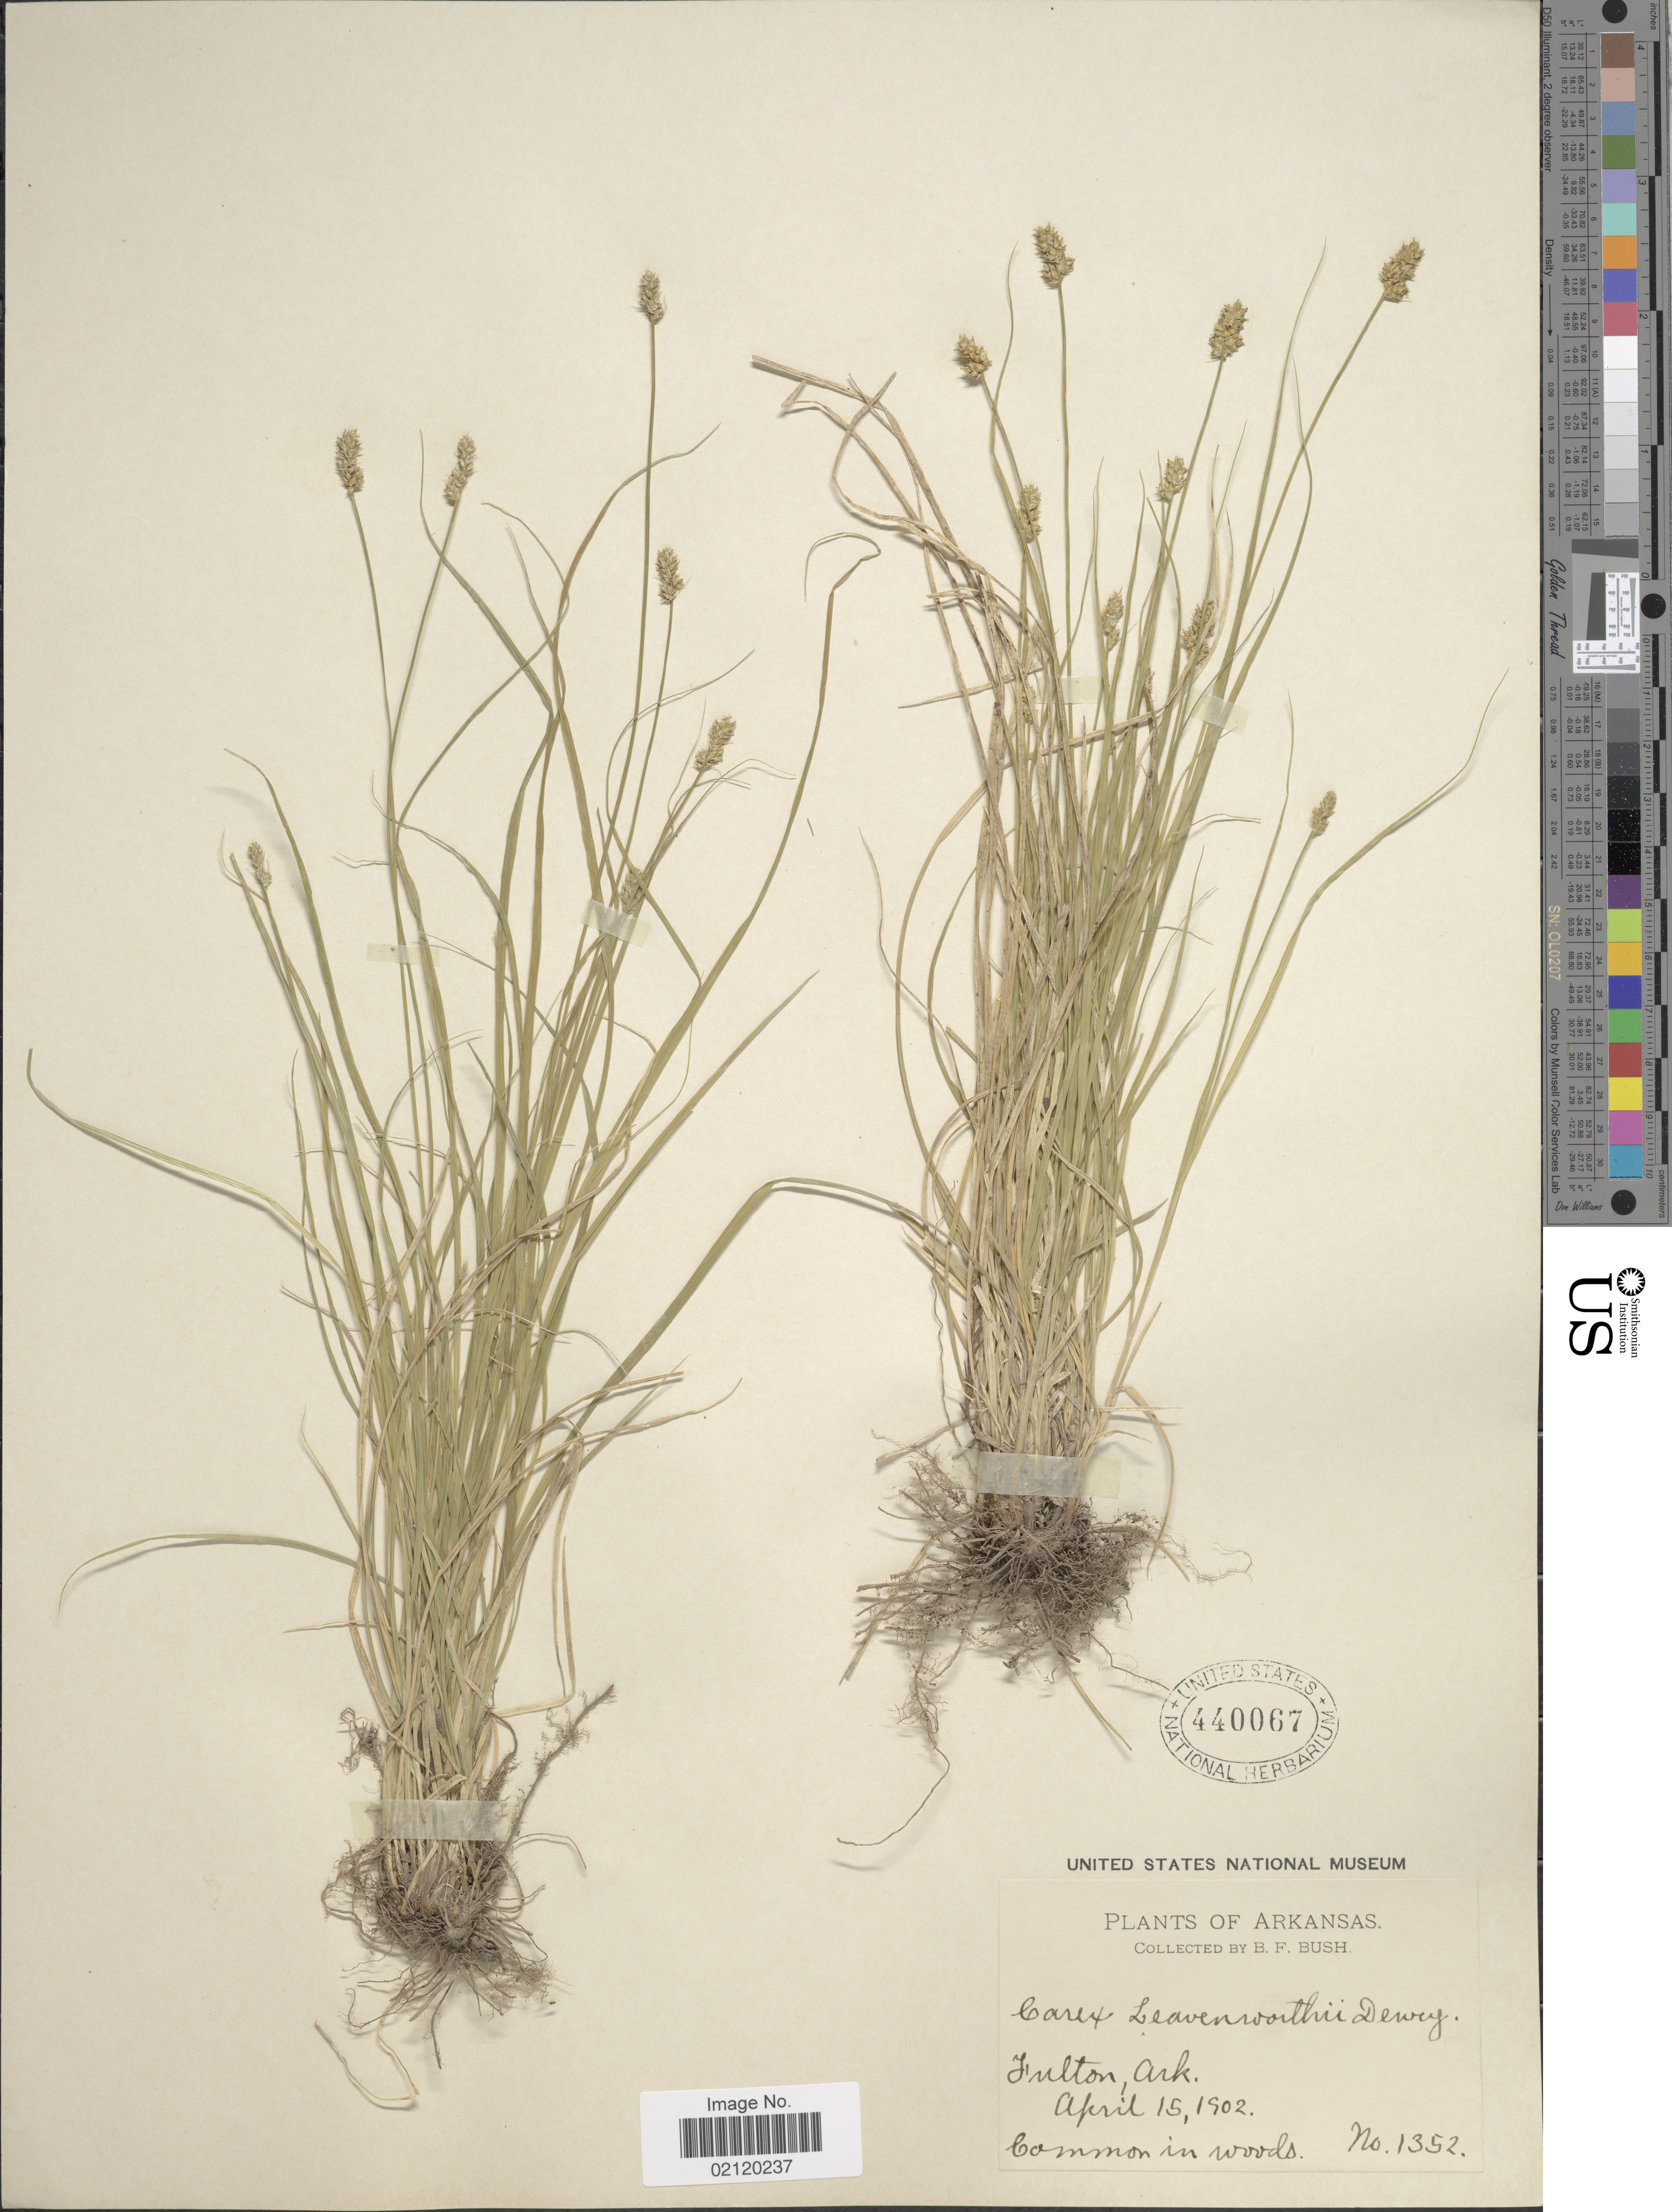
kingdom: Plantae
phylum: Tracheophyta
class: Liliopsida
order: Poales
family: Cyperaceae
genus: Carex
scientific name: Carex leavenworthii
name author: Dewey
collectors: B. F. Bush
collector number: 1352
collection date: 1902-04-15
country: United States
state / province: Arkansas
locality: Fulton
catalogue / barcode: US 440067